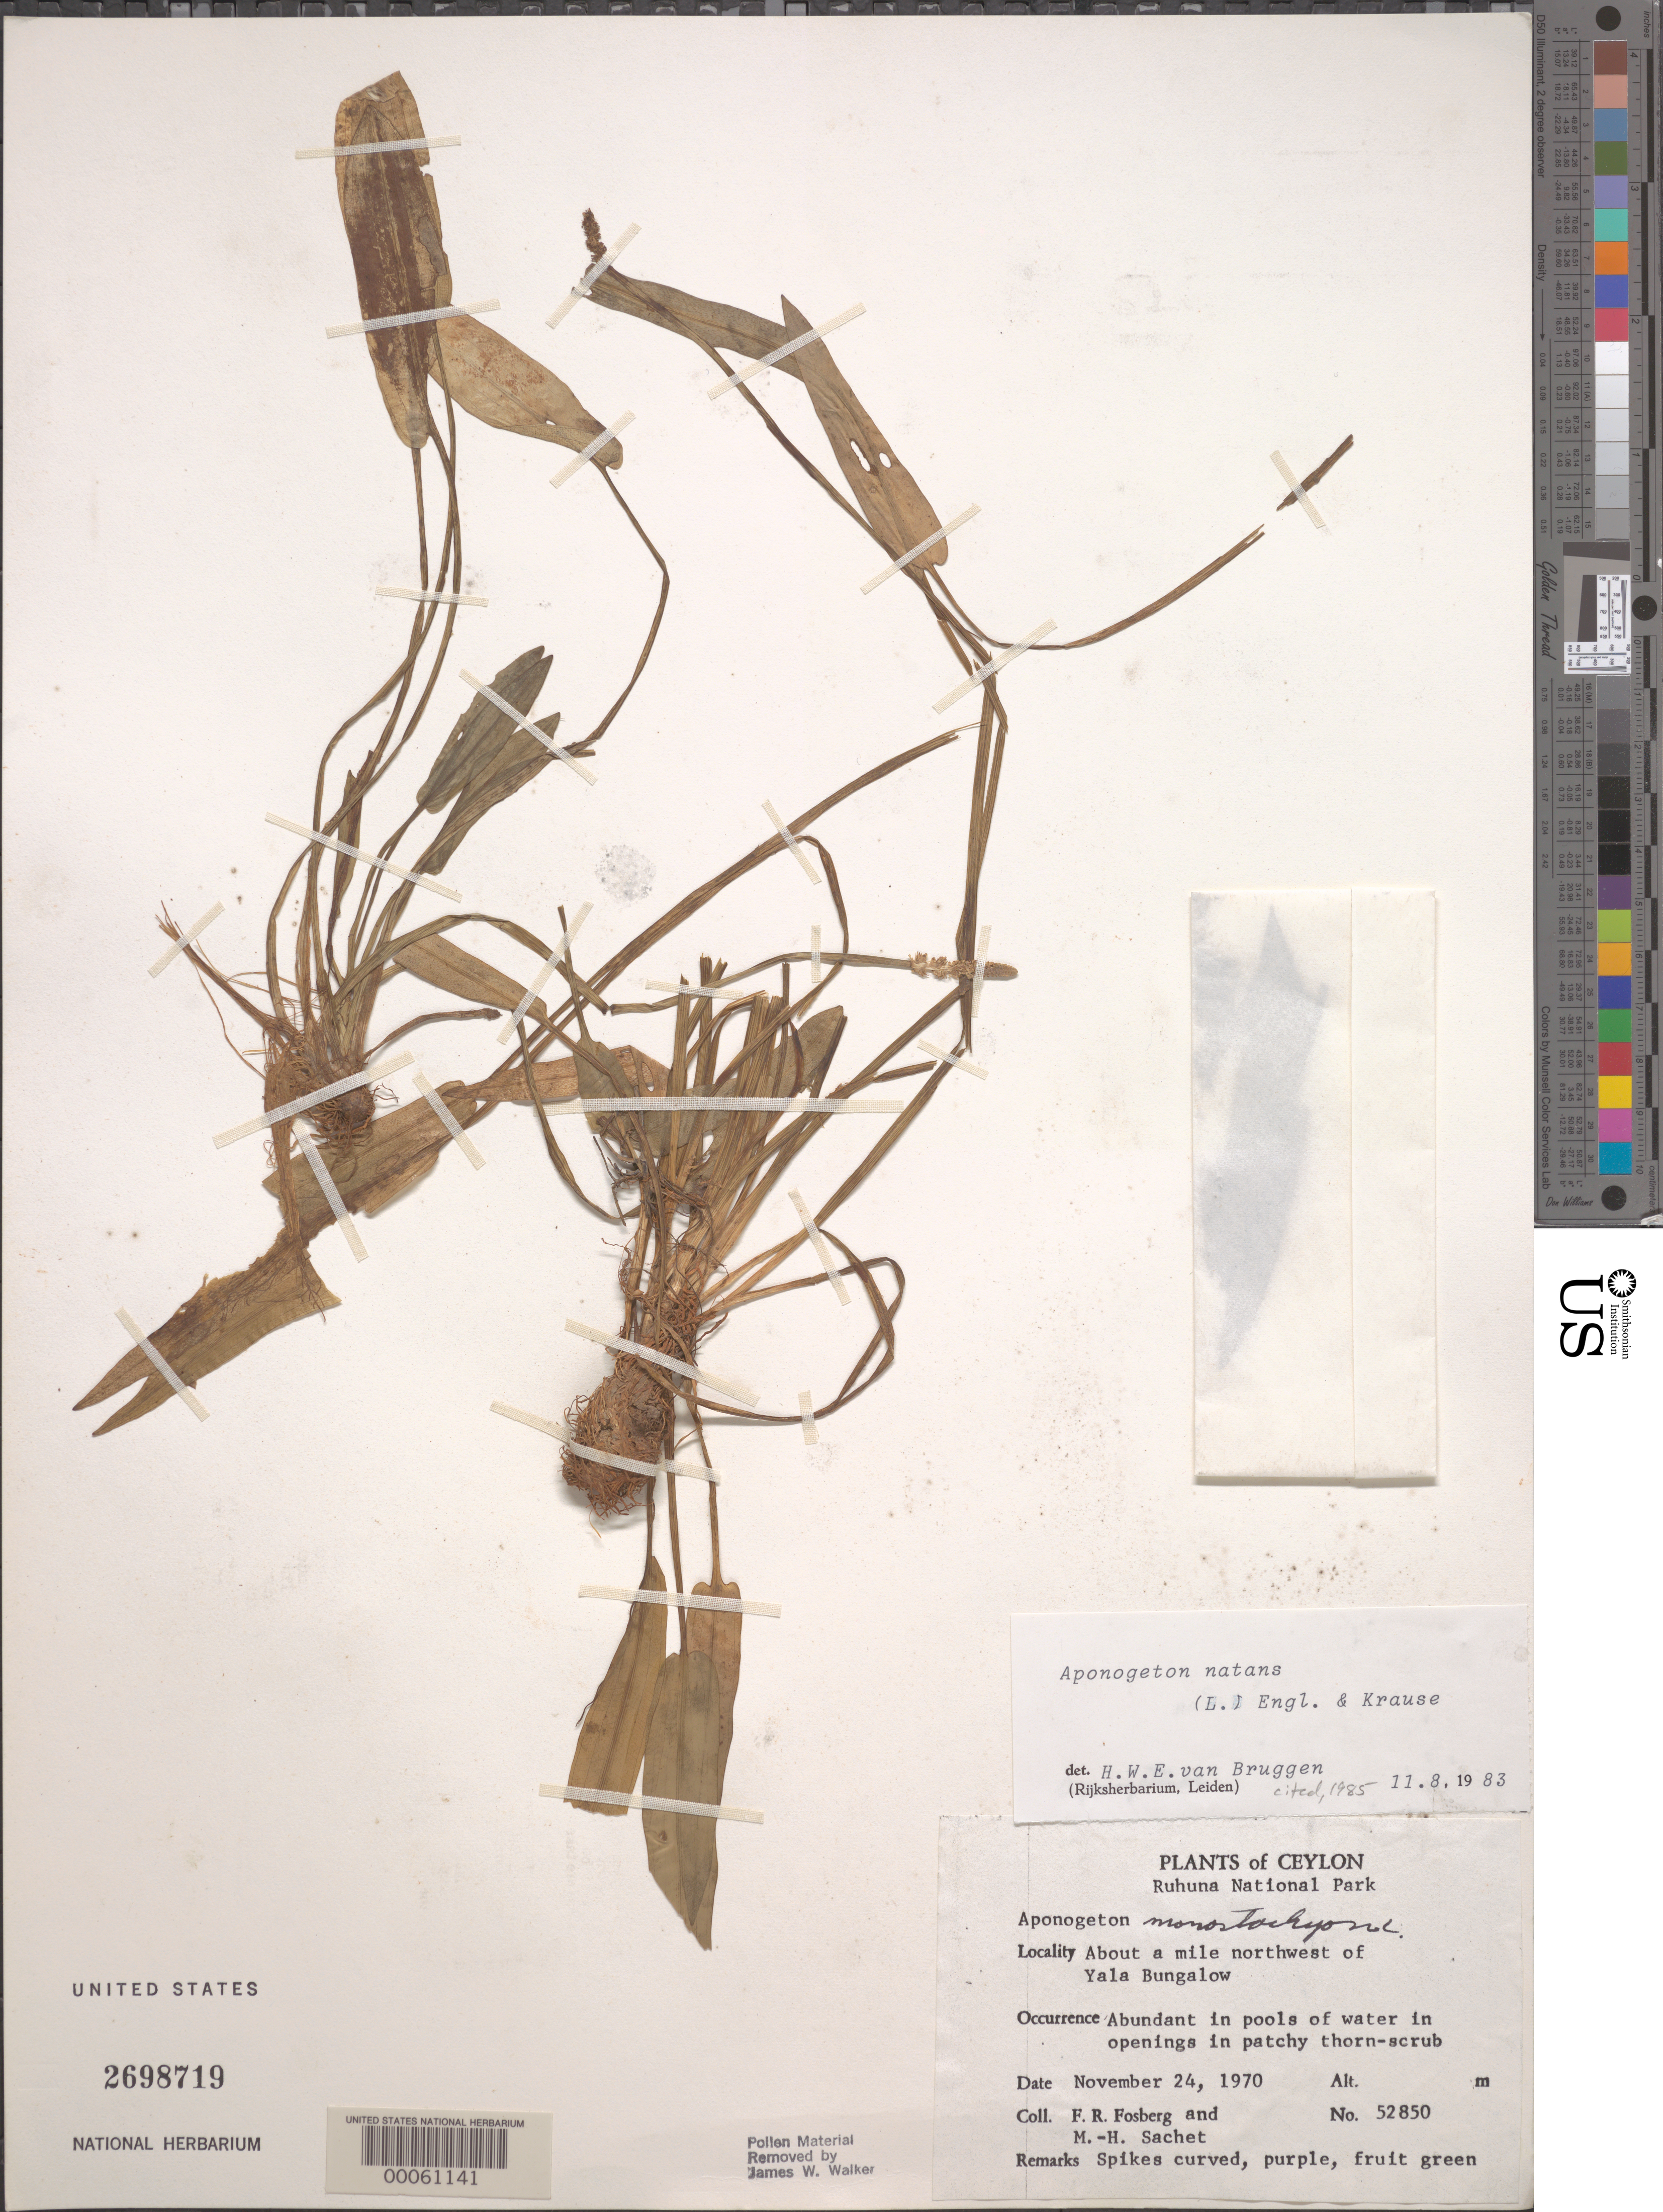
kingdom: Plantae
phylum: Tracheophyta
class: Liliopsida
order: Alismatales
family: Aponogetonaceae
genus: Aponogeton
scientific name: Aponogeton natans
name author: Engl. & K. Krause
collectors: F. R. Fosberg & M.-H. Sachet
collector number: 52850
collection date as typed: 24 Nov 1970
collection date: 1970-11-24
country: Sri Lanka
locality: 1 mi. nw of yala bungalow.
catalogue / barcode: US 2698719